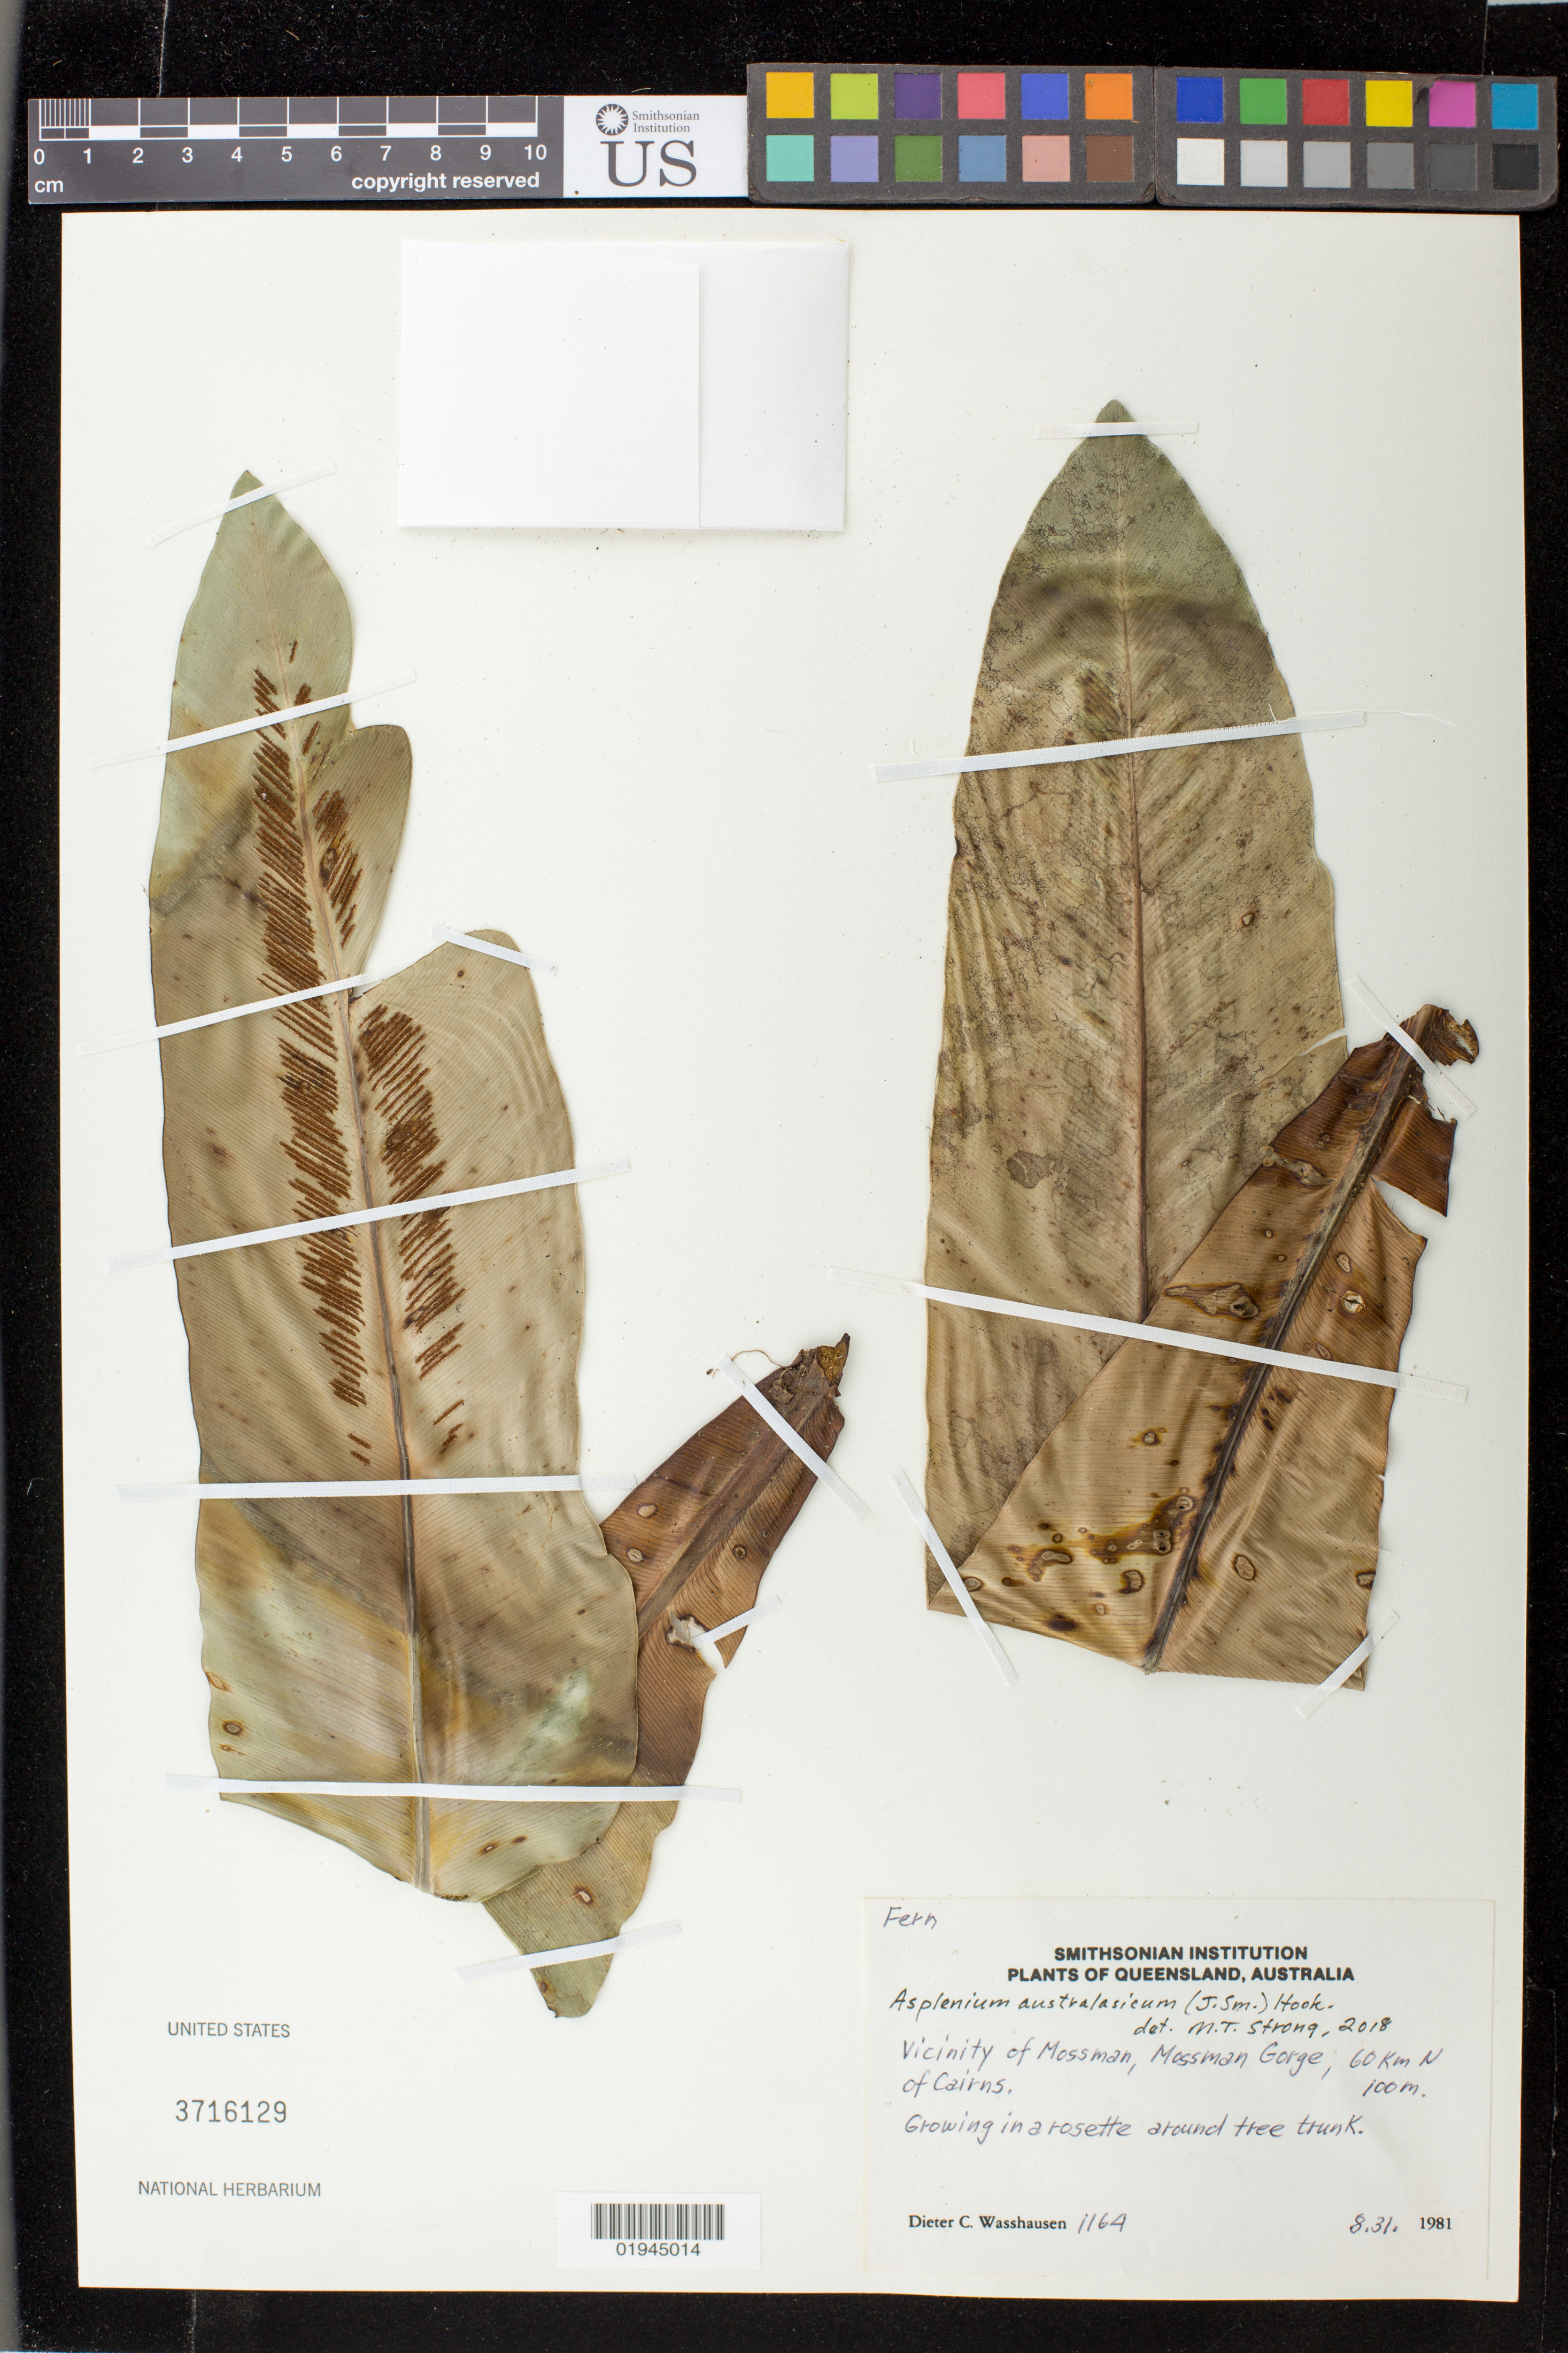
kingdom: Plantae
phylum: Tracheophyta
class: Polypodiopsida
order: Polypodiales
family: Aspleniaceae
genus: Asplenium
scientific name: Asplenium australasicum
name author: (Sm.) Hook.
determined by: Strong, M. T., (US), Smithsonian Institution - National Museum of Natural History (UNITED STATES)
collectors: D. C. Wasshausen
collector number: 1164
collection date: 1981-08-31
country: Australia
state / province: Queensland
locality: Mossman vicinity, Mossman Gorge, 60 km N of Cairns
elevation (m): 100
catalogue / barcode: US 3716129